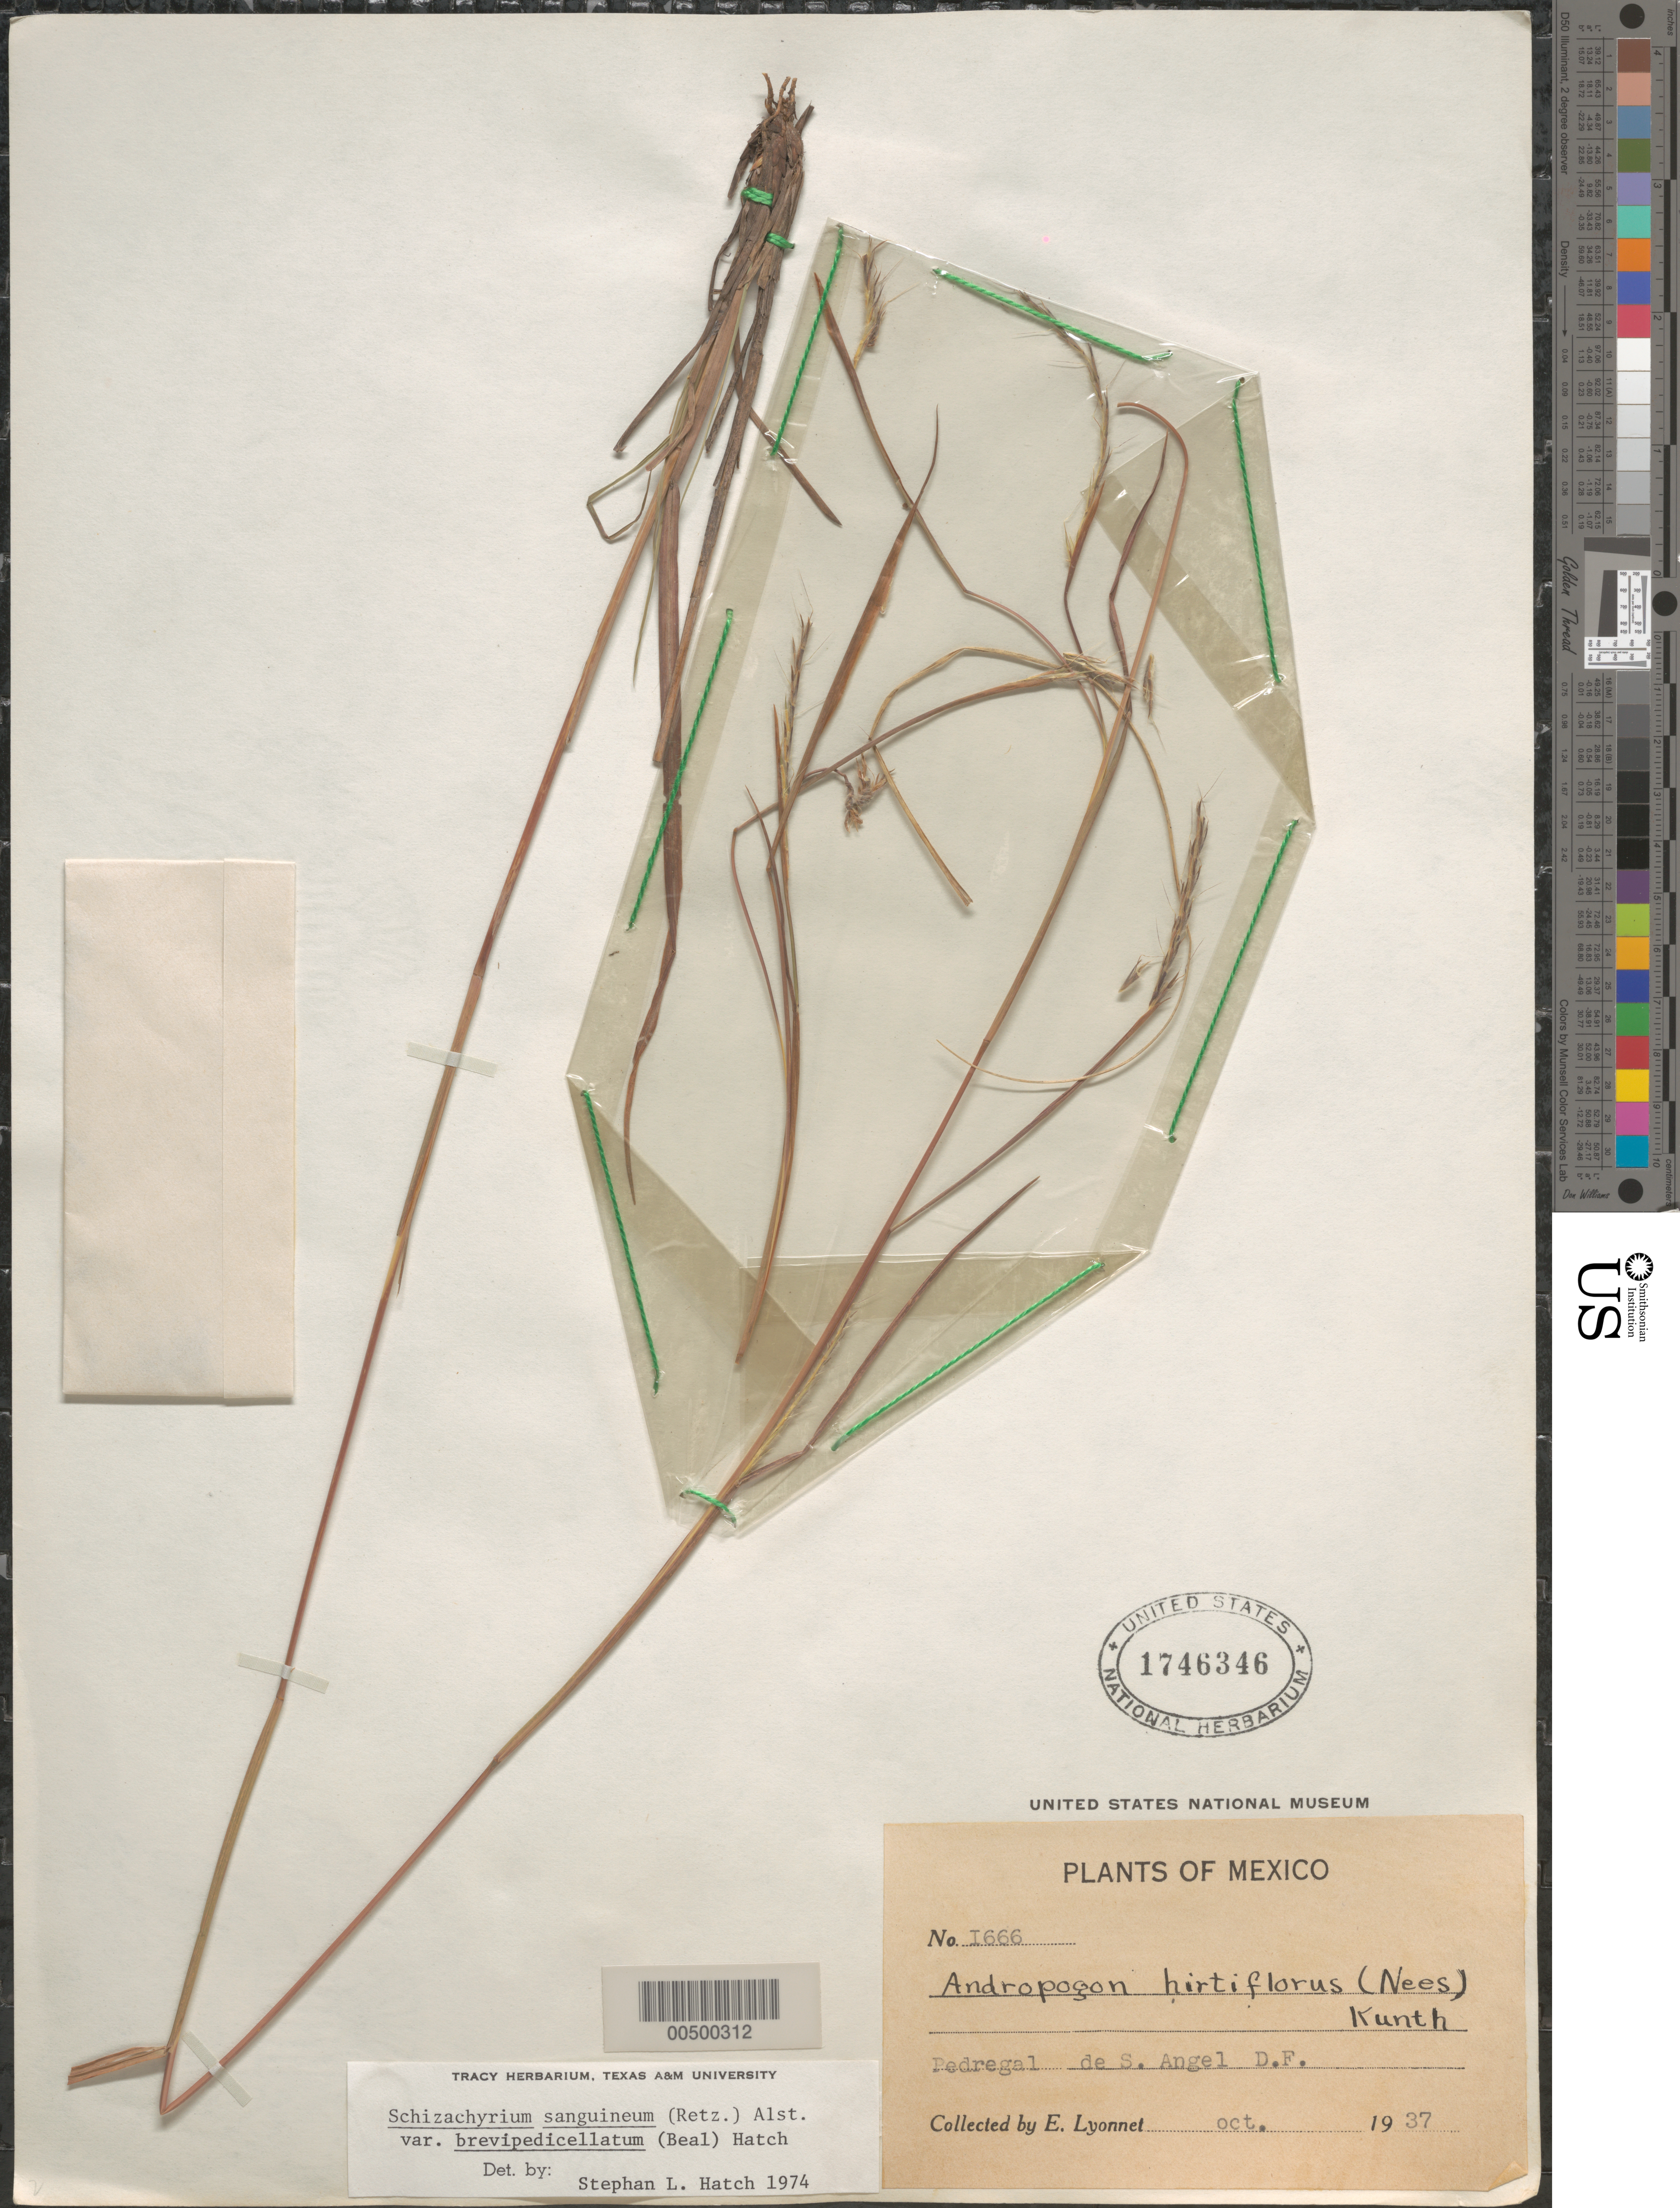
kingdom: Plantae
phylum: Tracheophyta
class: Liliopsida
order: Poales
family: Poaceae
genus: Schizachyrium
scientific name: Schizachyrium sanguineum var. brevipedicellatum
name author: (W.J. Beal) S.L. Hatch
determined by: Hatch, S. L.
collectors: Bro. E. Lyonnet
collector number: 1666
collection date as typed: Oct 1937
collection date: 1937-10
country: Mexico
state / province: Distrito Federal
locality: Pedregal de San Angel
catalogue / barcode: US 1746346